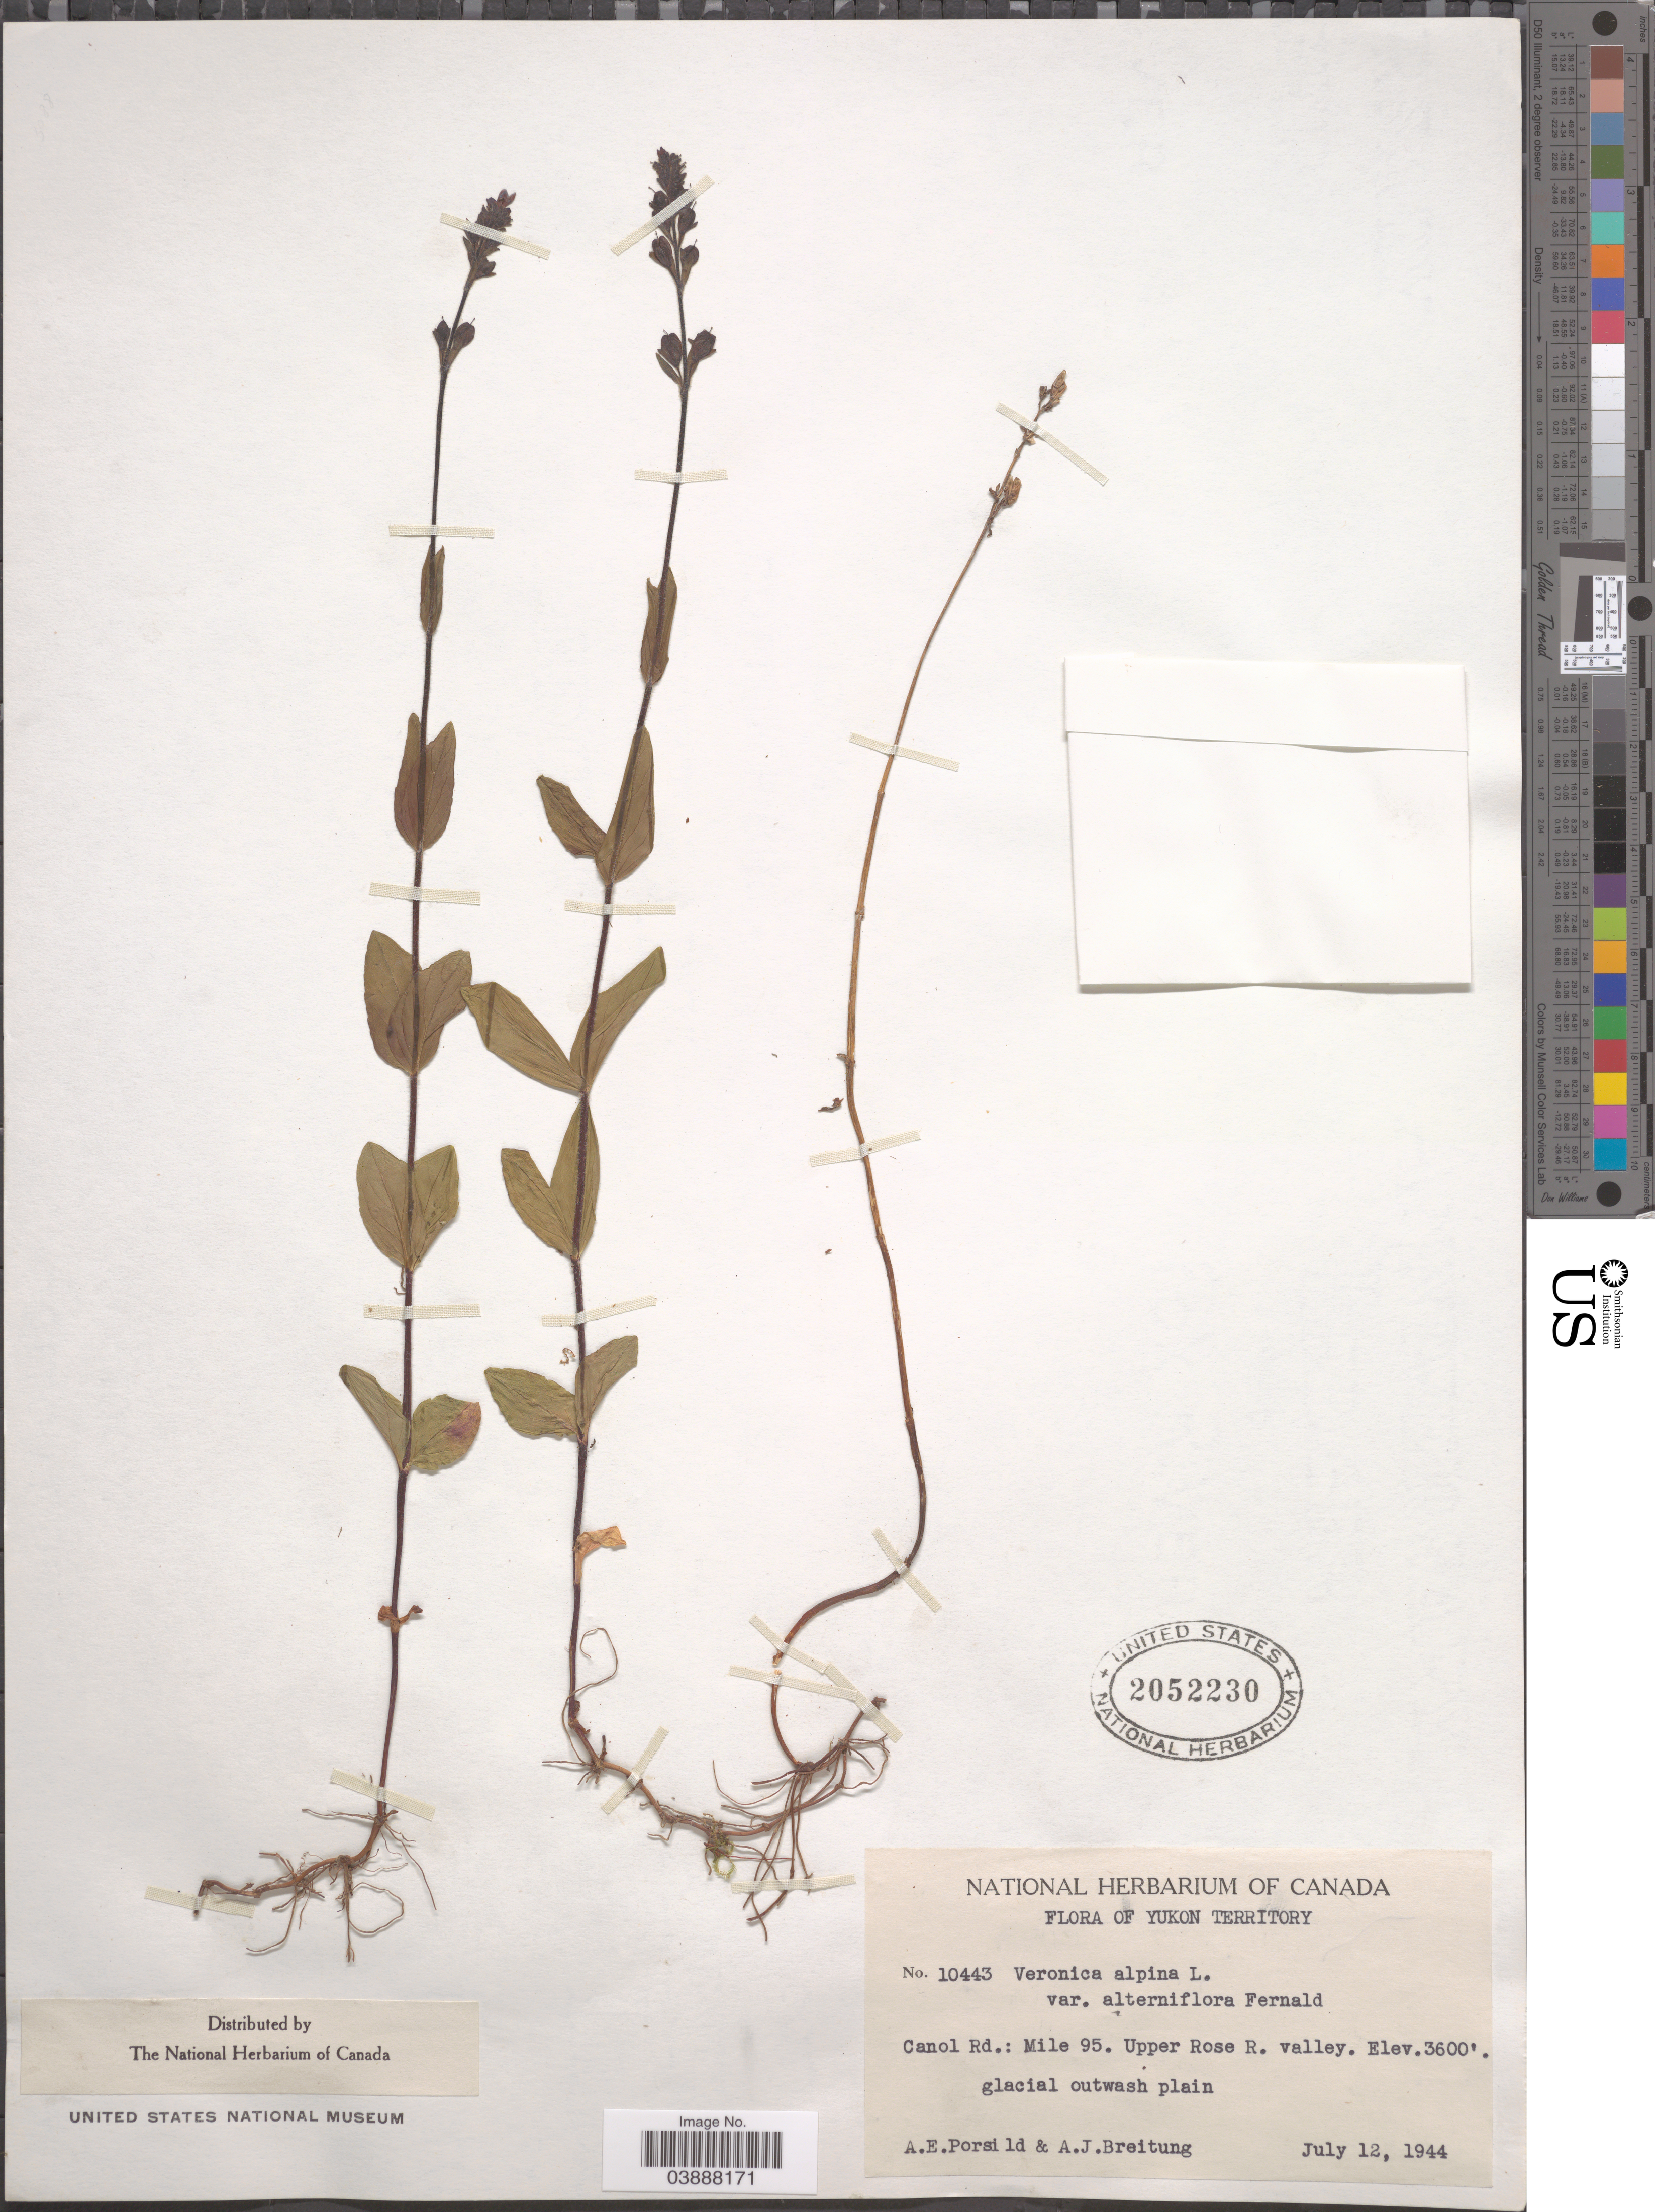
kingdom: Plantae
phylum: Tracheophyta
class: Magnoliopsida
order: Lamiales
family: Plantaginaceae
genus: Veronica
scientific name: Veronica wormskjoldii subsp. wormskjoldii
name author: Roem. & Schult.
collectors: A. E. Porsild & A. Breitung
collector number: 10443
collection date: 1944-07-12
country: Canada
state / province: Yukon Territory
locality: Canol Rd.: Mile 95. Upper Rose R. valley.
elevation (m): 1097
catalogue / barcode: US 2052230